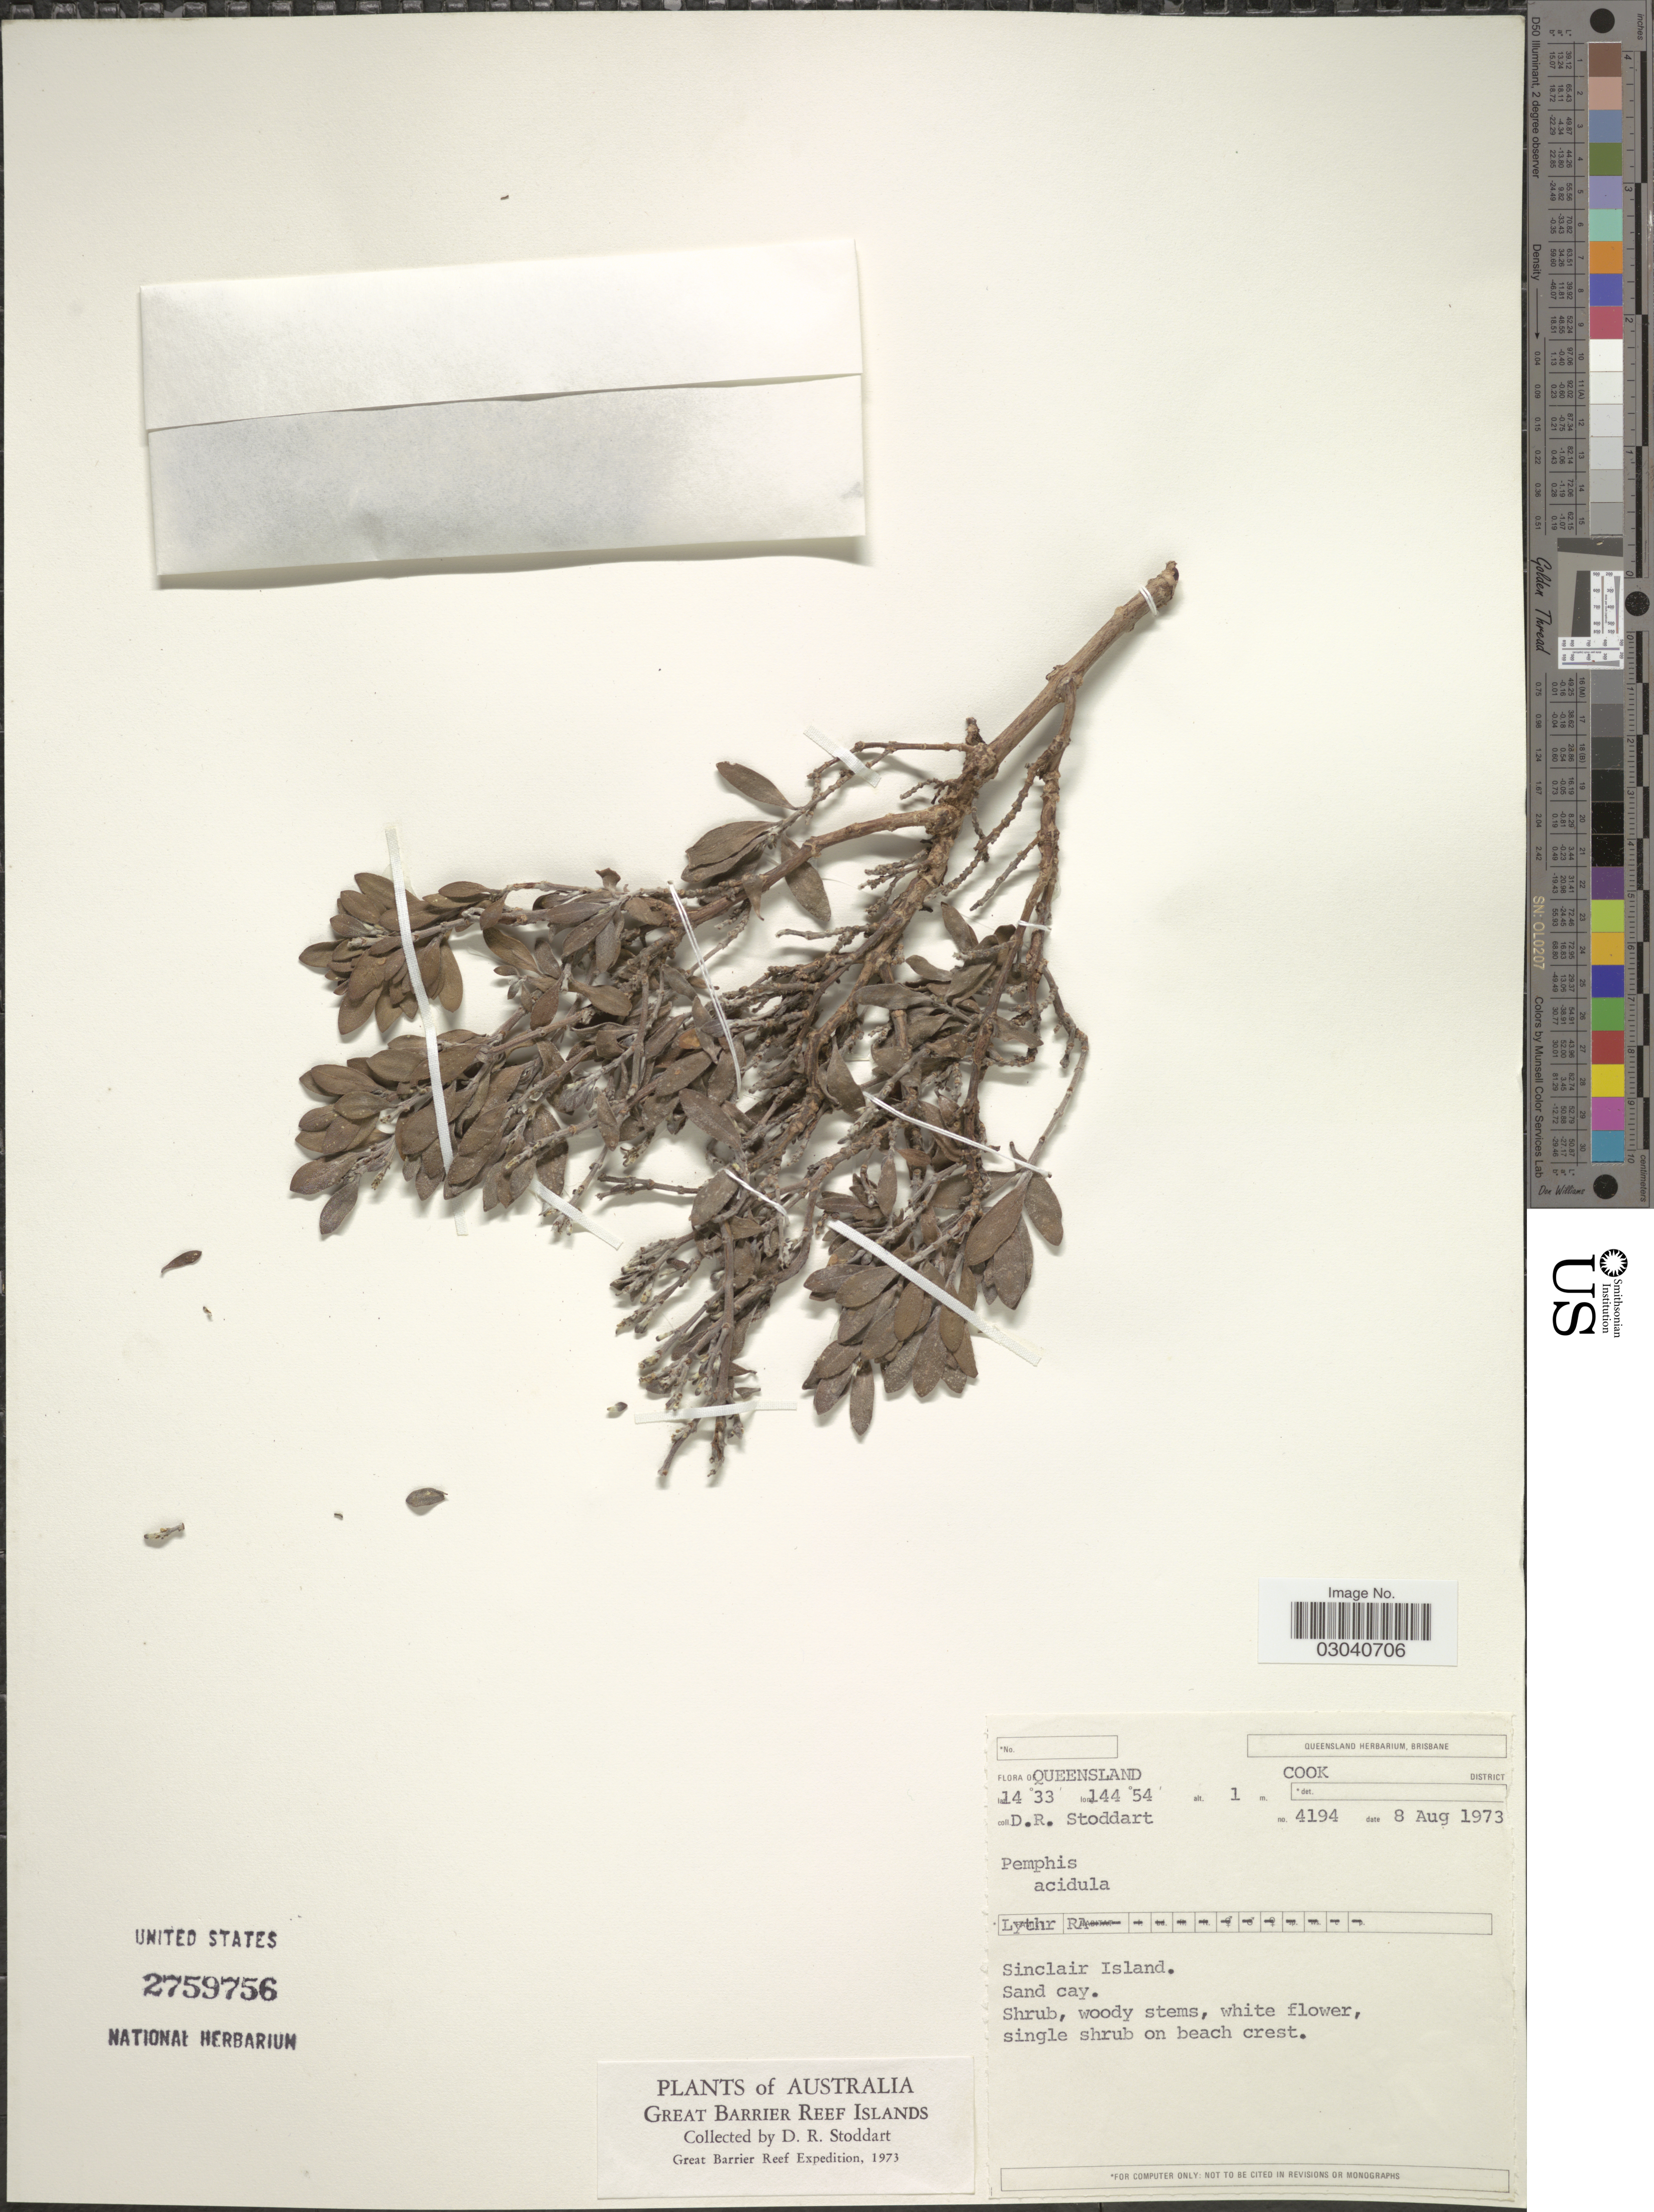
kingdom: Plantae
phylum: Tracheophyta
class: Magnoliopsida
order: Myrtales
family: Lythraceae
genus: Pemphis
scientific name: Pemphis acidula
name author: J.R. Forst. & G. Forst.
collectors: D. R. Stoddart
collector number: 4194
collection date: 1973-08-08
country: Australia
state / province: Queensland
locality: Great Barrier Reef Islands. Cook District. Sinclair District.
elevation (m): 1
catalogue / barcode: US 2759756